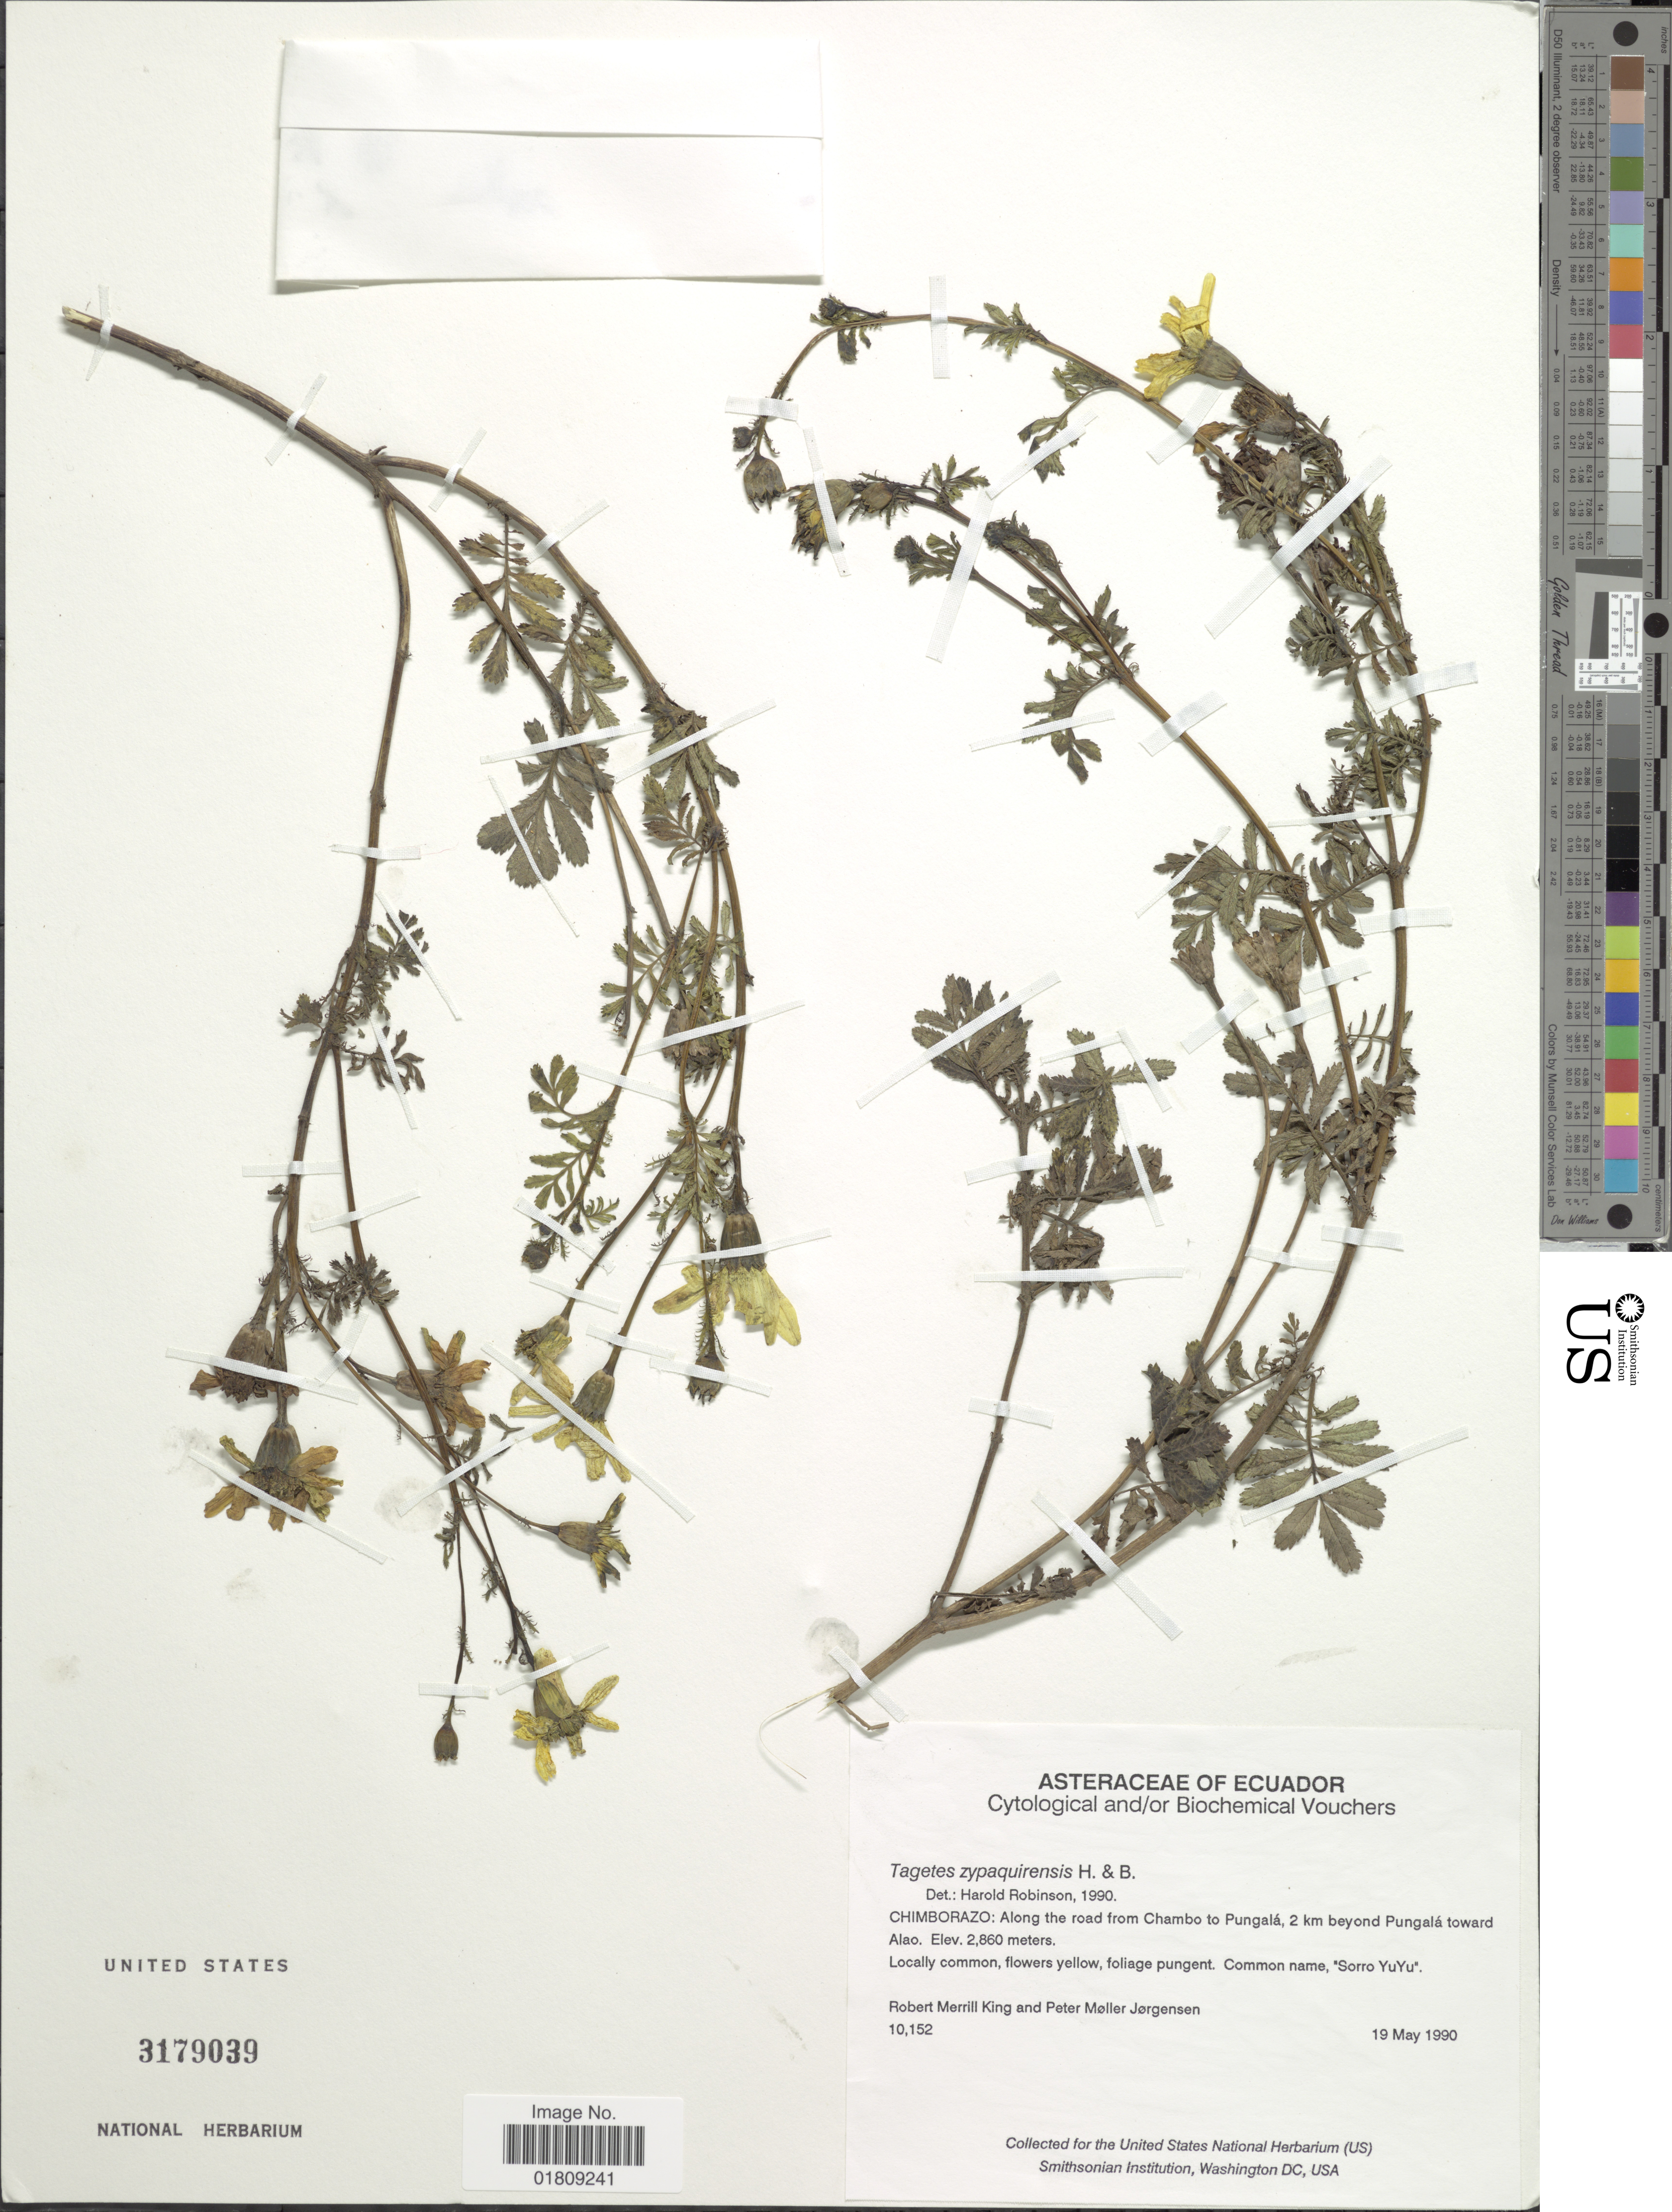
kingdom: Plantae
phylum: Tracheophyta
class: Magnoliopsida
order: Asterales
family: Asteraceae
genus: Tagetes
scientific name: Tagetes zypaquirensis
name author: Humb. & Bonpl.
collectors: R. M. King & P. M. Jørgensen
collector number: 10152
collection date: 1990-05-19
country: Ecuador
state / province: Chimborazo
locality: Along the road from Chambo to Pungala, 2 km beyond Pungala toward Alao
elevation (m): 2860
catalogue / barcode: US 3179039